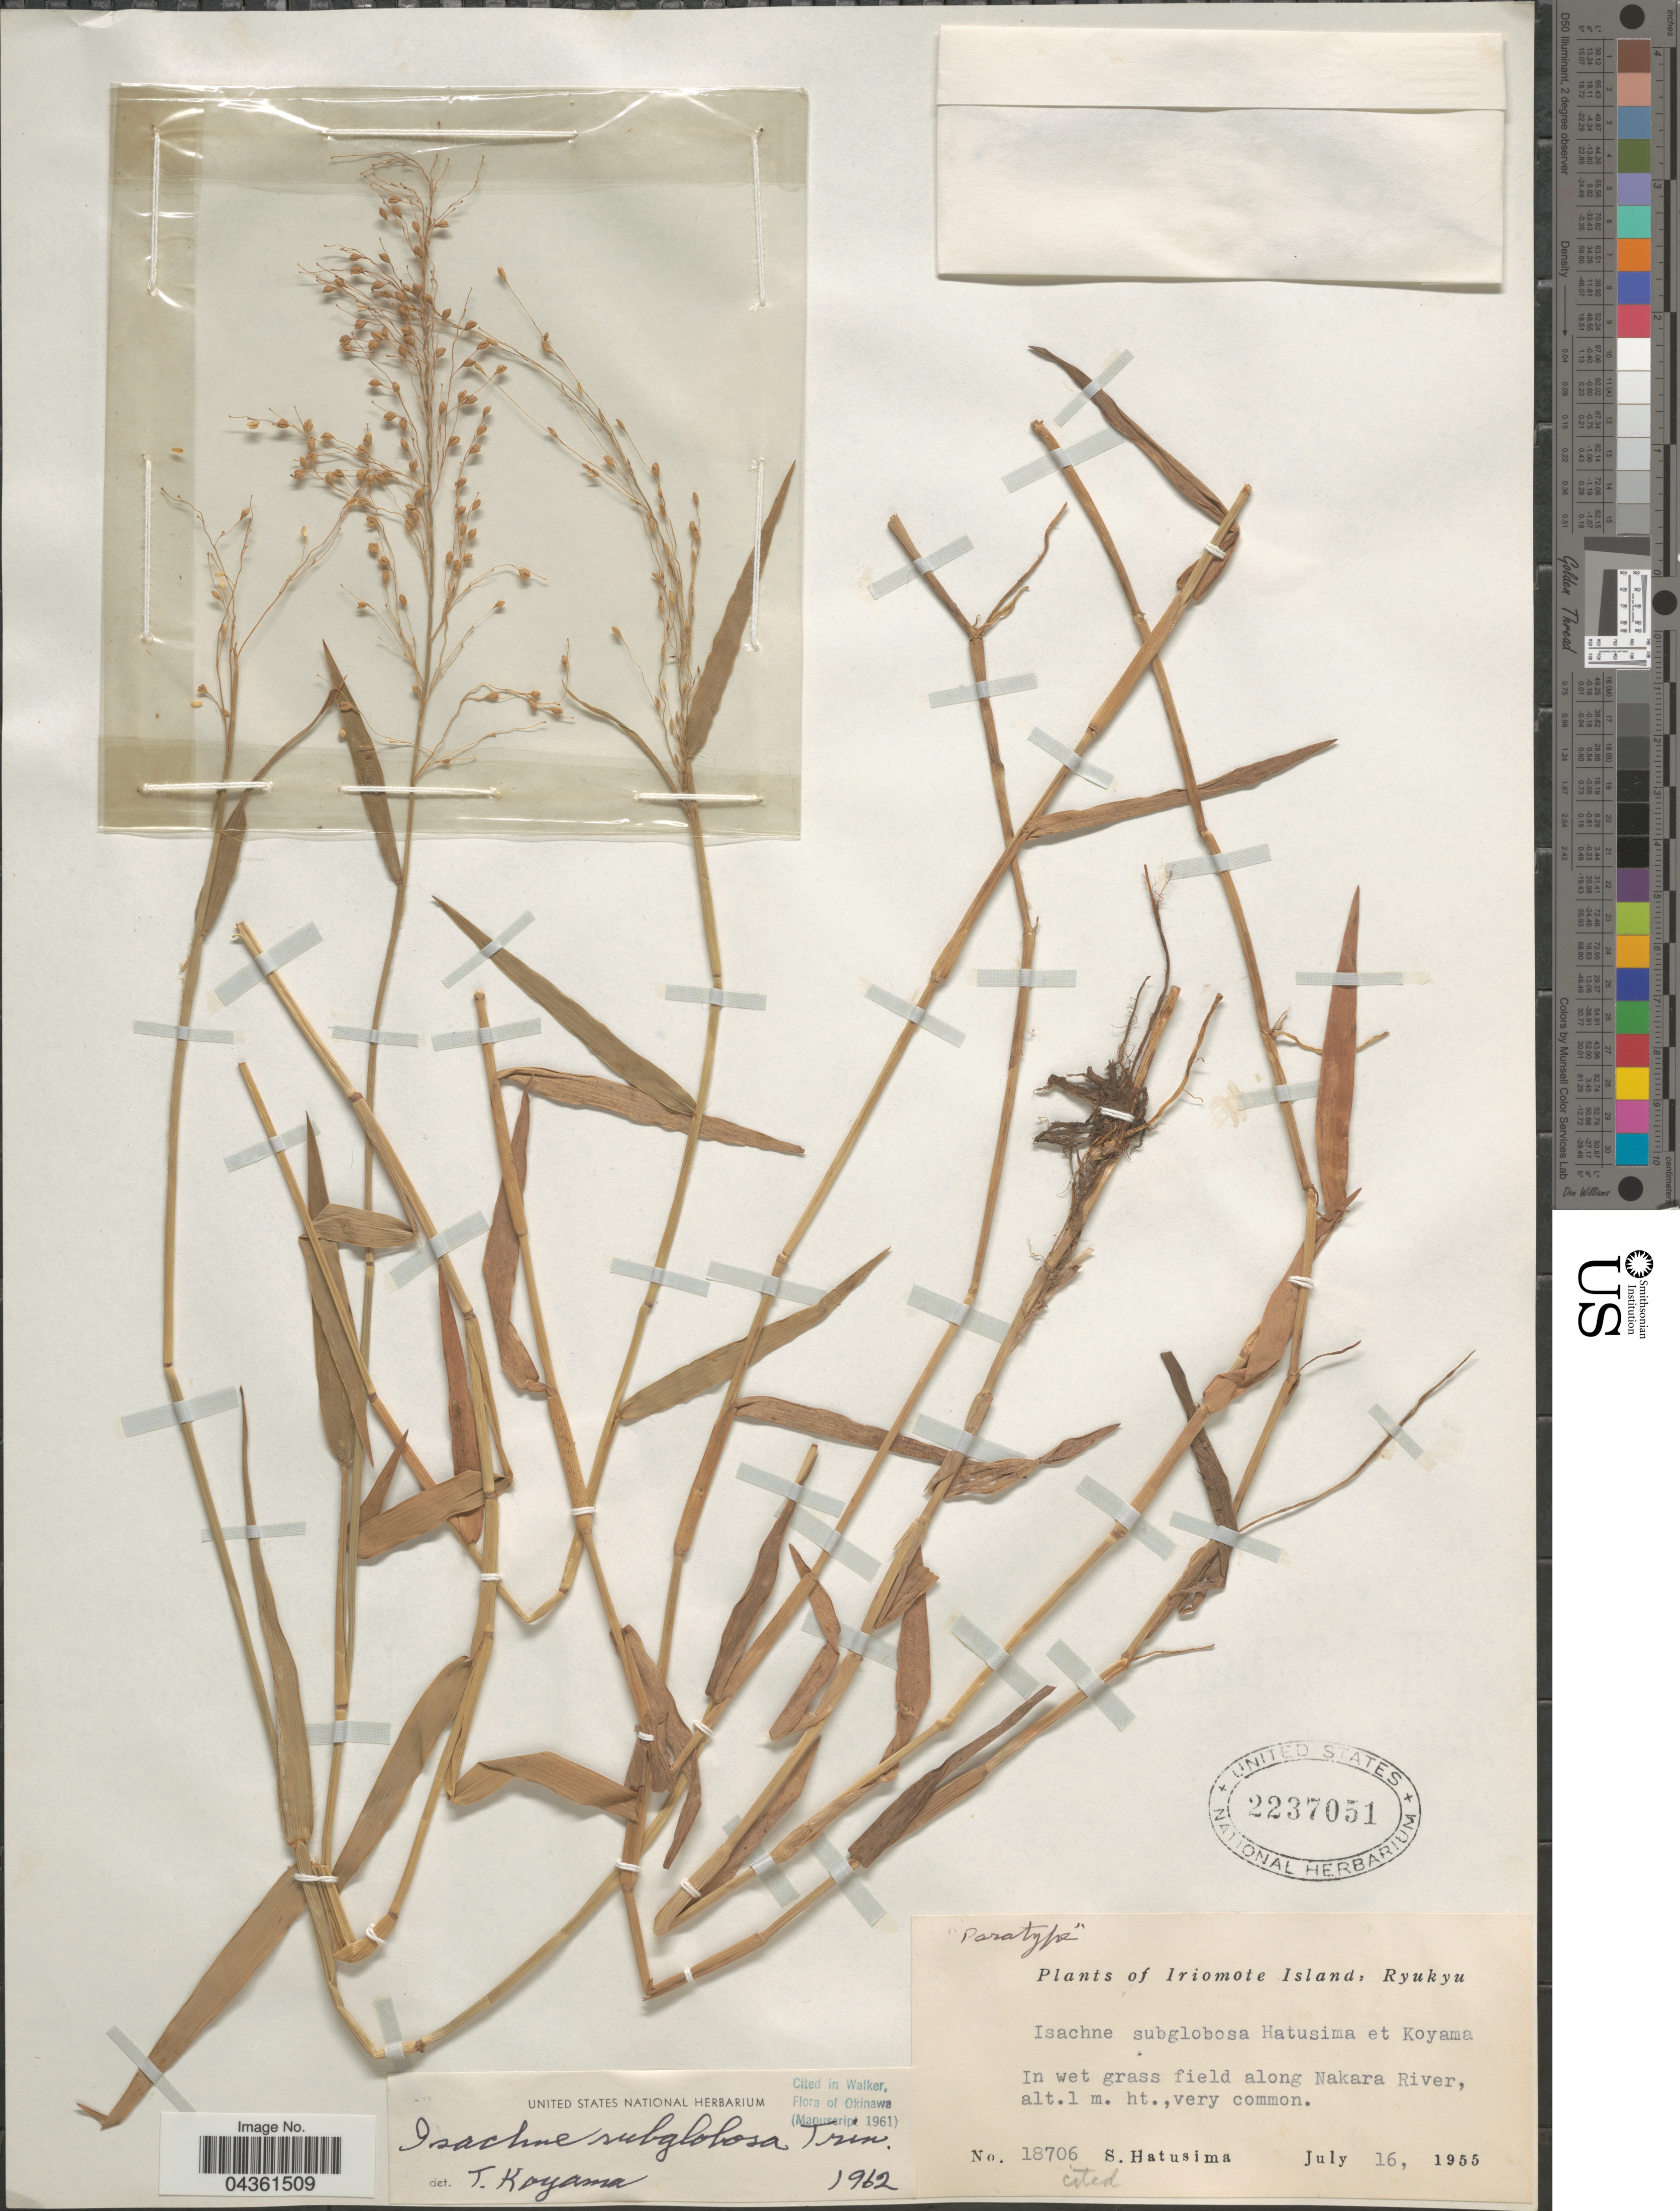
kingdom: Plantae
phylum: Tracheophyta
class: Liliopsida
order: Poales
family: Poaceae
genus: Isachne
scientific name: Isachne globosa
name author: (Thunb.) Kuntze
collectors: S. Hatushima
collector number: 18706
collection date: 1955-07-16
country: Japan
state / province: Okinawa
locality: Iriomote Island, Ryukyu. In wet grass field along Nakara River.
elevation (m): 1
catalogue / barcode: US 2237051